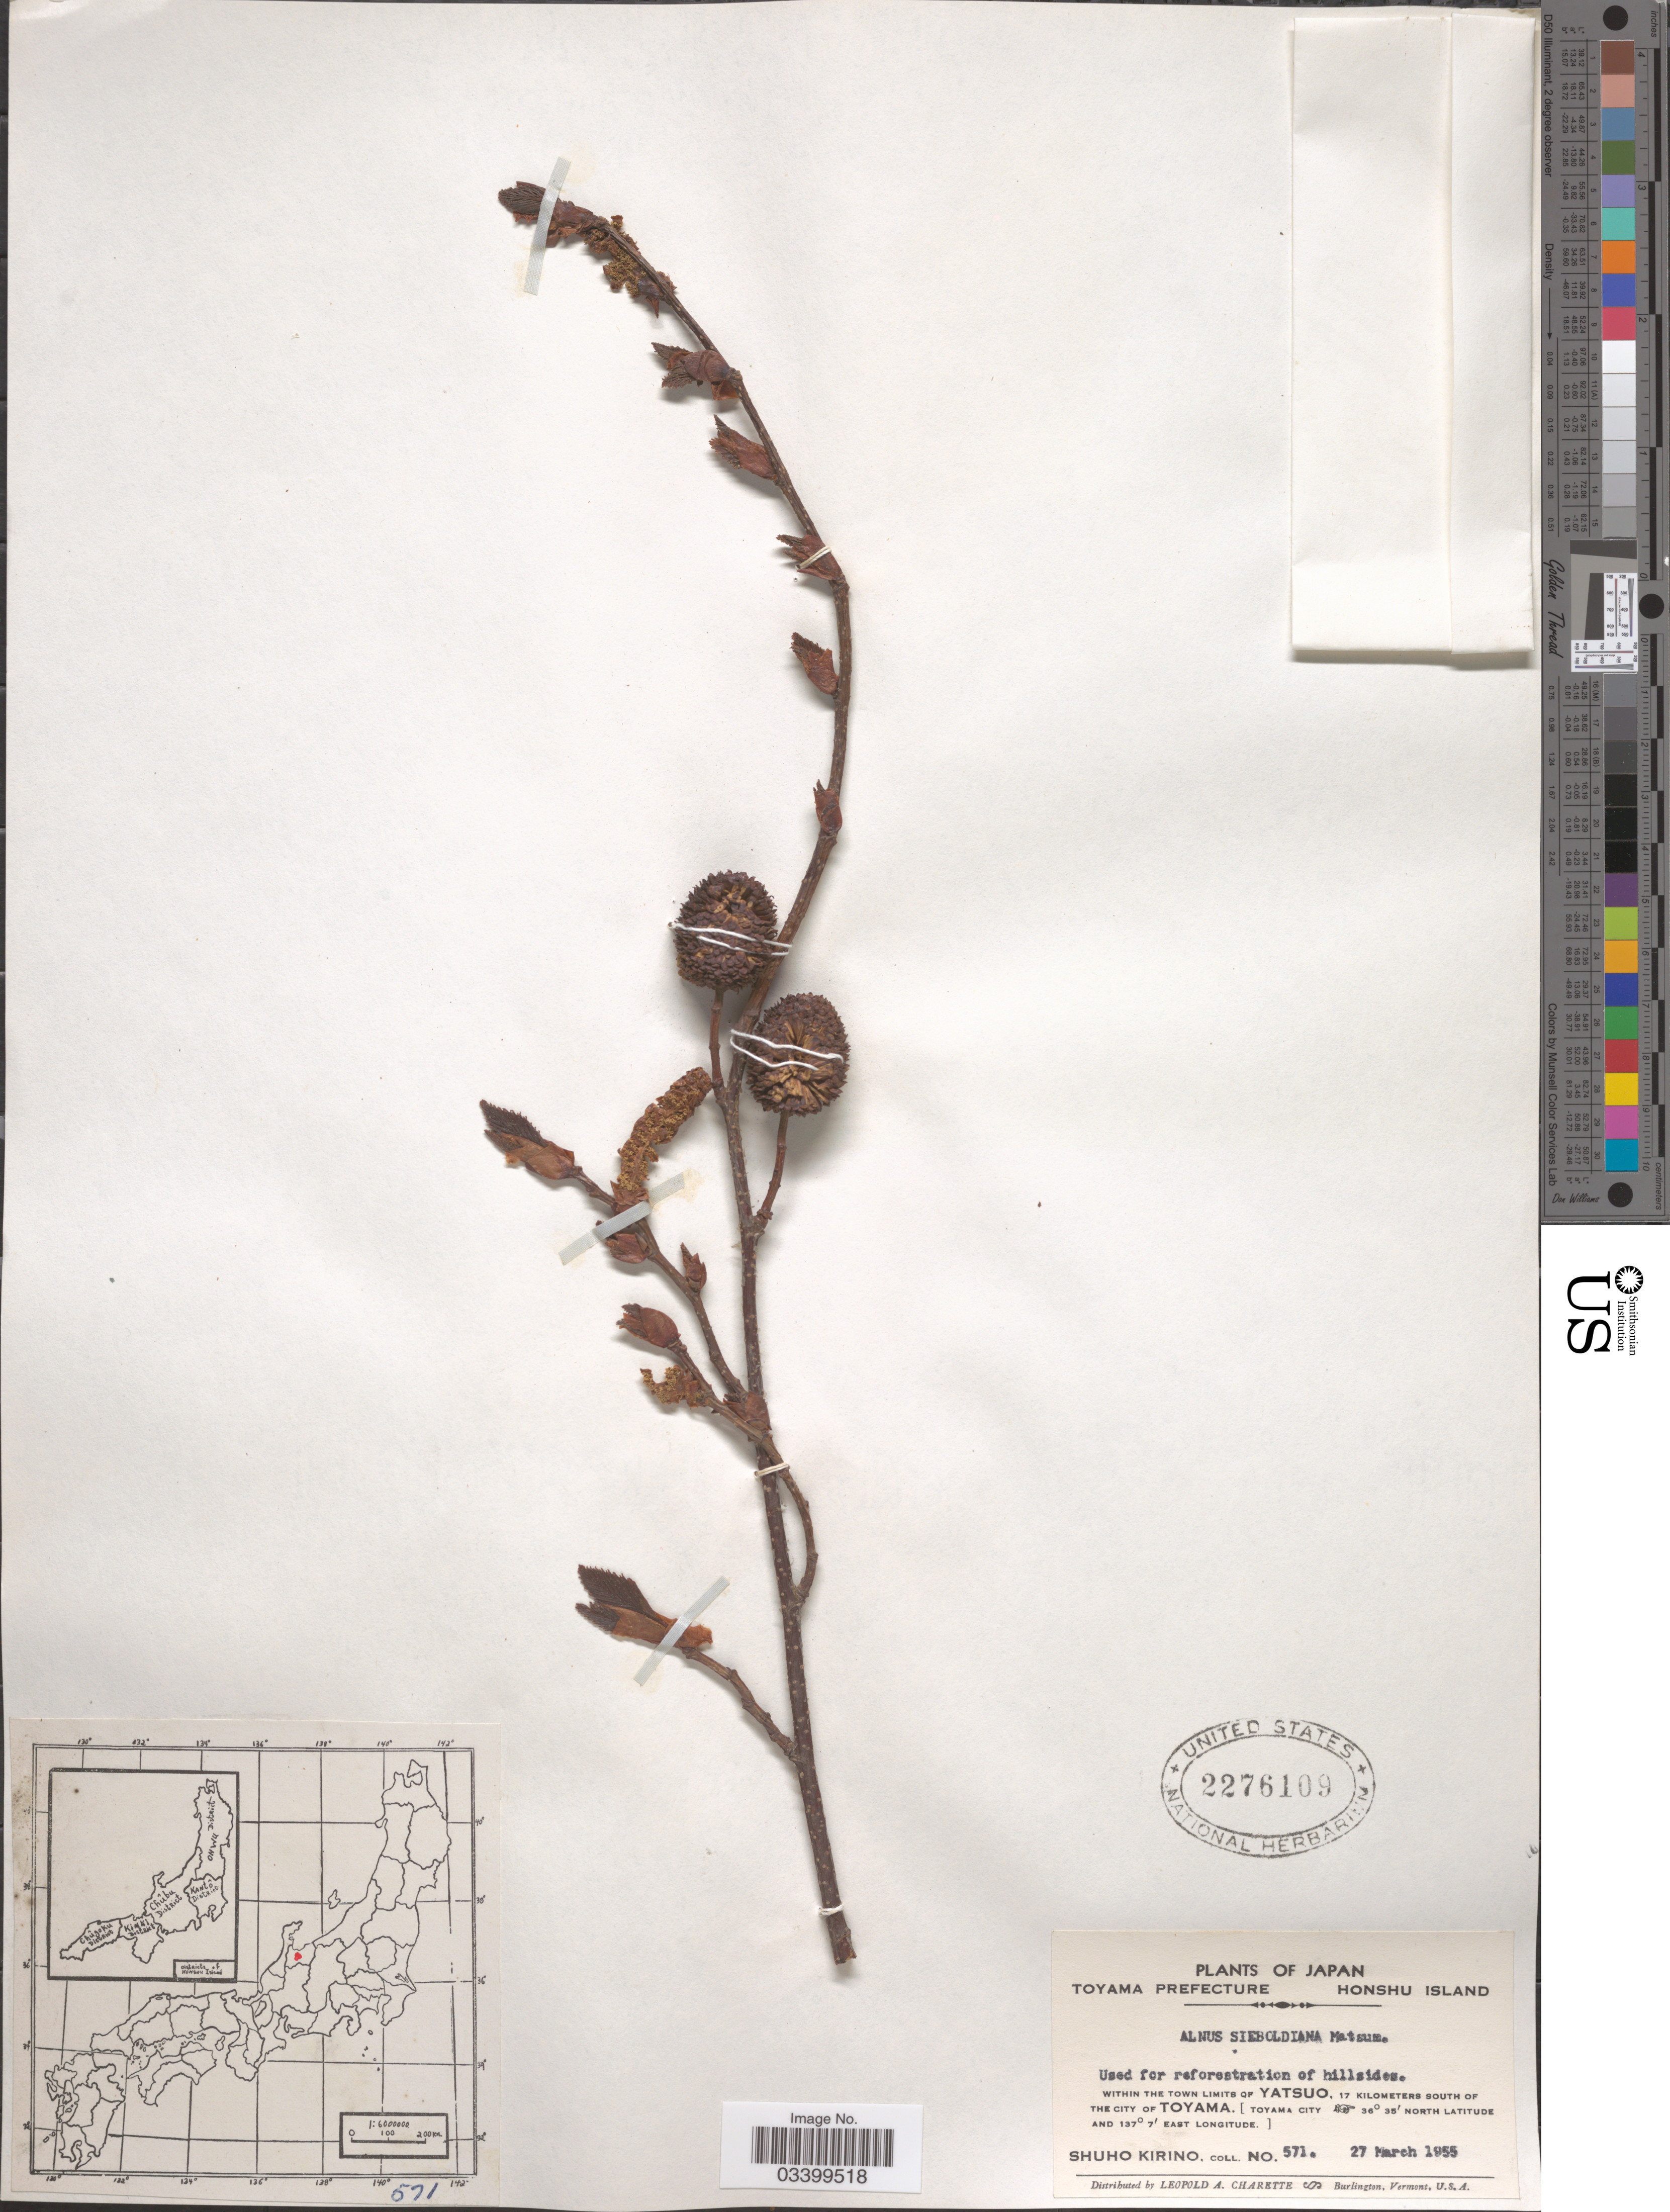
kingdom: Plantae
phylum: Tracheophyta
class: Magnoliopsida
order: Fagales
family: Betulaceae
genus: Alnus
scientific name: Alnus sieboldiana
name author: Matsum.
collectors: S. Kirino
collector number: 571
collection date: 1955-03-27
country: Japan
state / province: Toyama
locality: Toyama Prefecture, Honshu Island. Within the town limits of Yatsuo, 17 kilometers south of the city of Toyama. [Toyama City].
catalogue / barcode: US 2276109